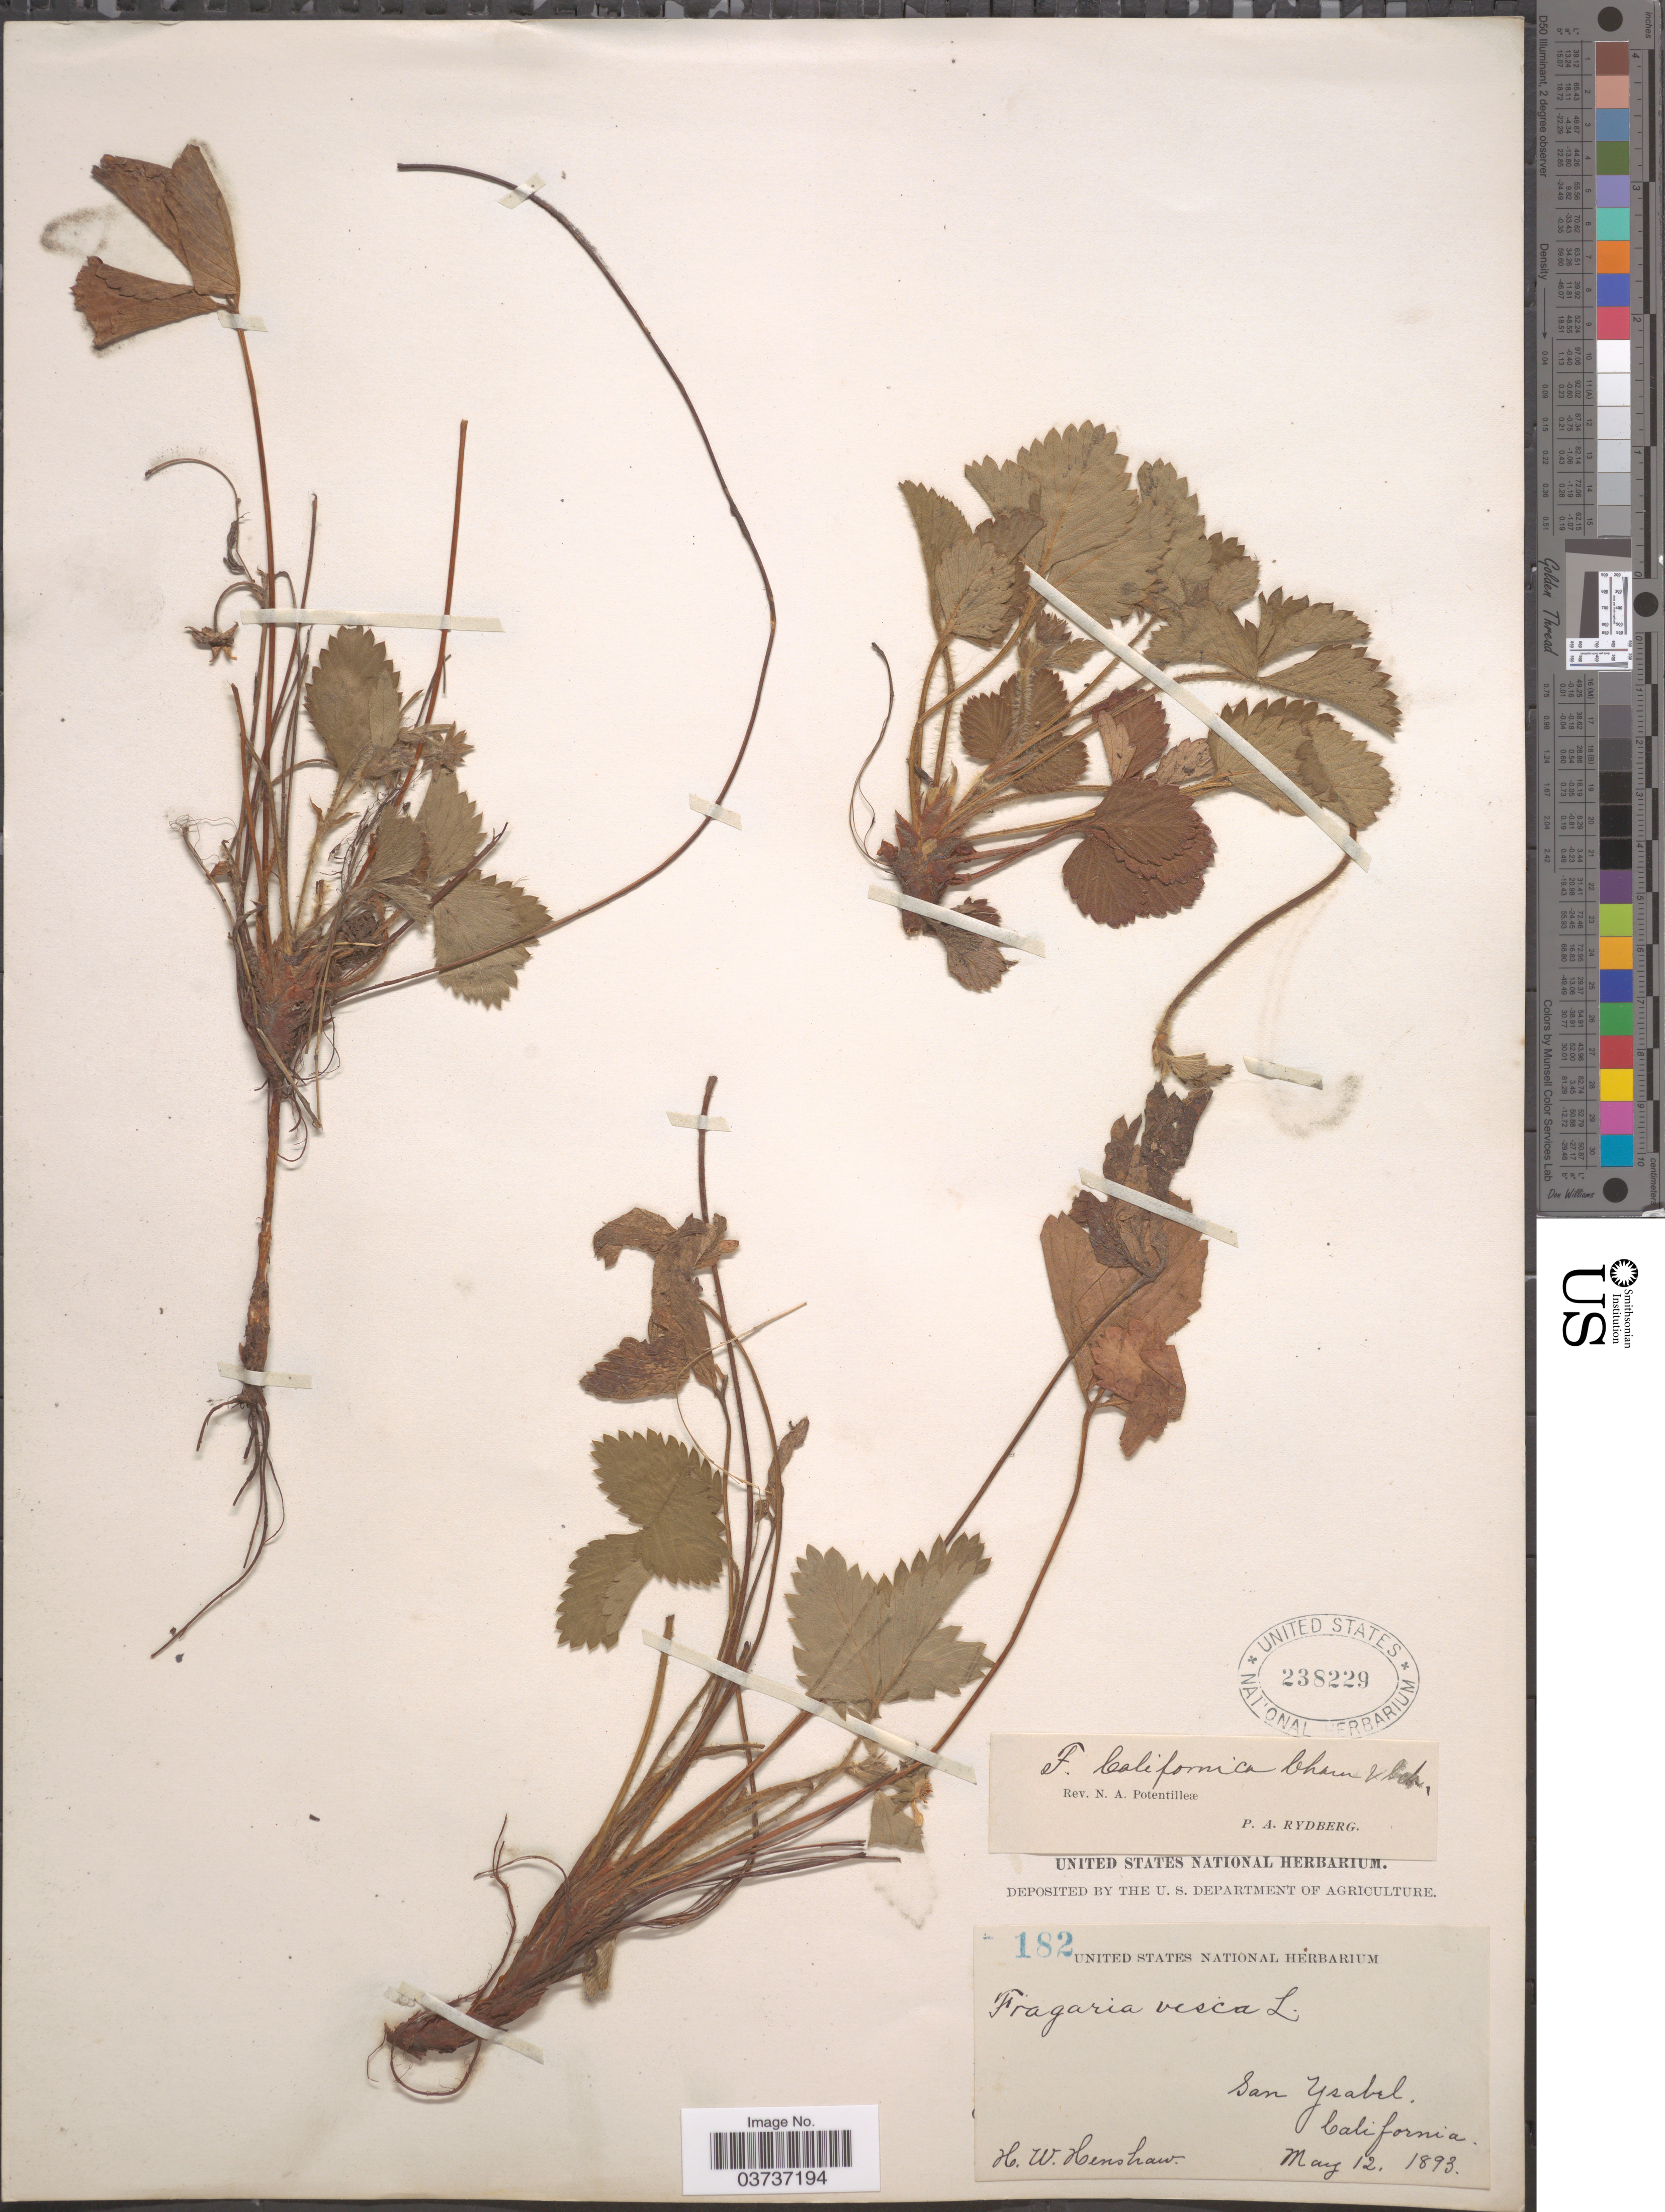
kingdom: Plantae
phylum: Tracheophyta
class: Magnoliopsida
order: Rosales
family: Rosaceae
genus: Fragaria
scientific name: Fragaria californica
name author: Cham. & Schltdl.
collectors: H. Henshaw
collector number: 182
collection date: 1893-05-12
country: United States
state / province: California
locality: San Ysabel.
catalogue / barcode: US 238229